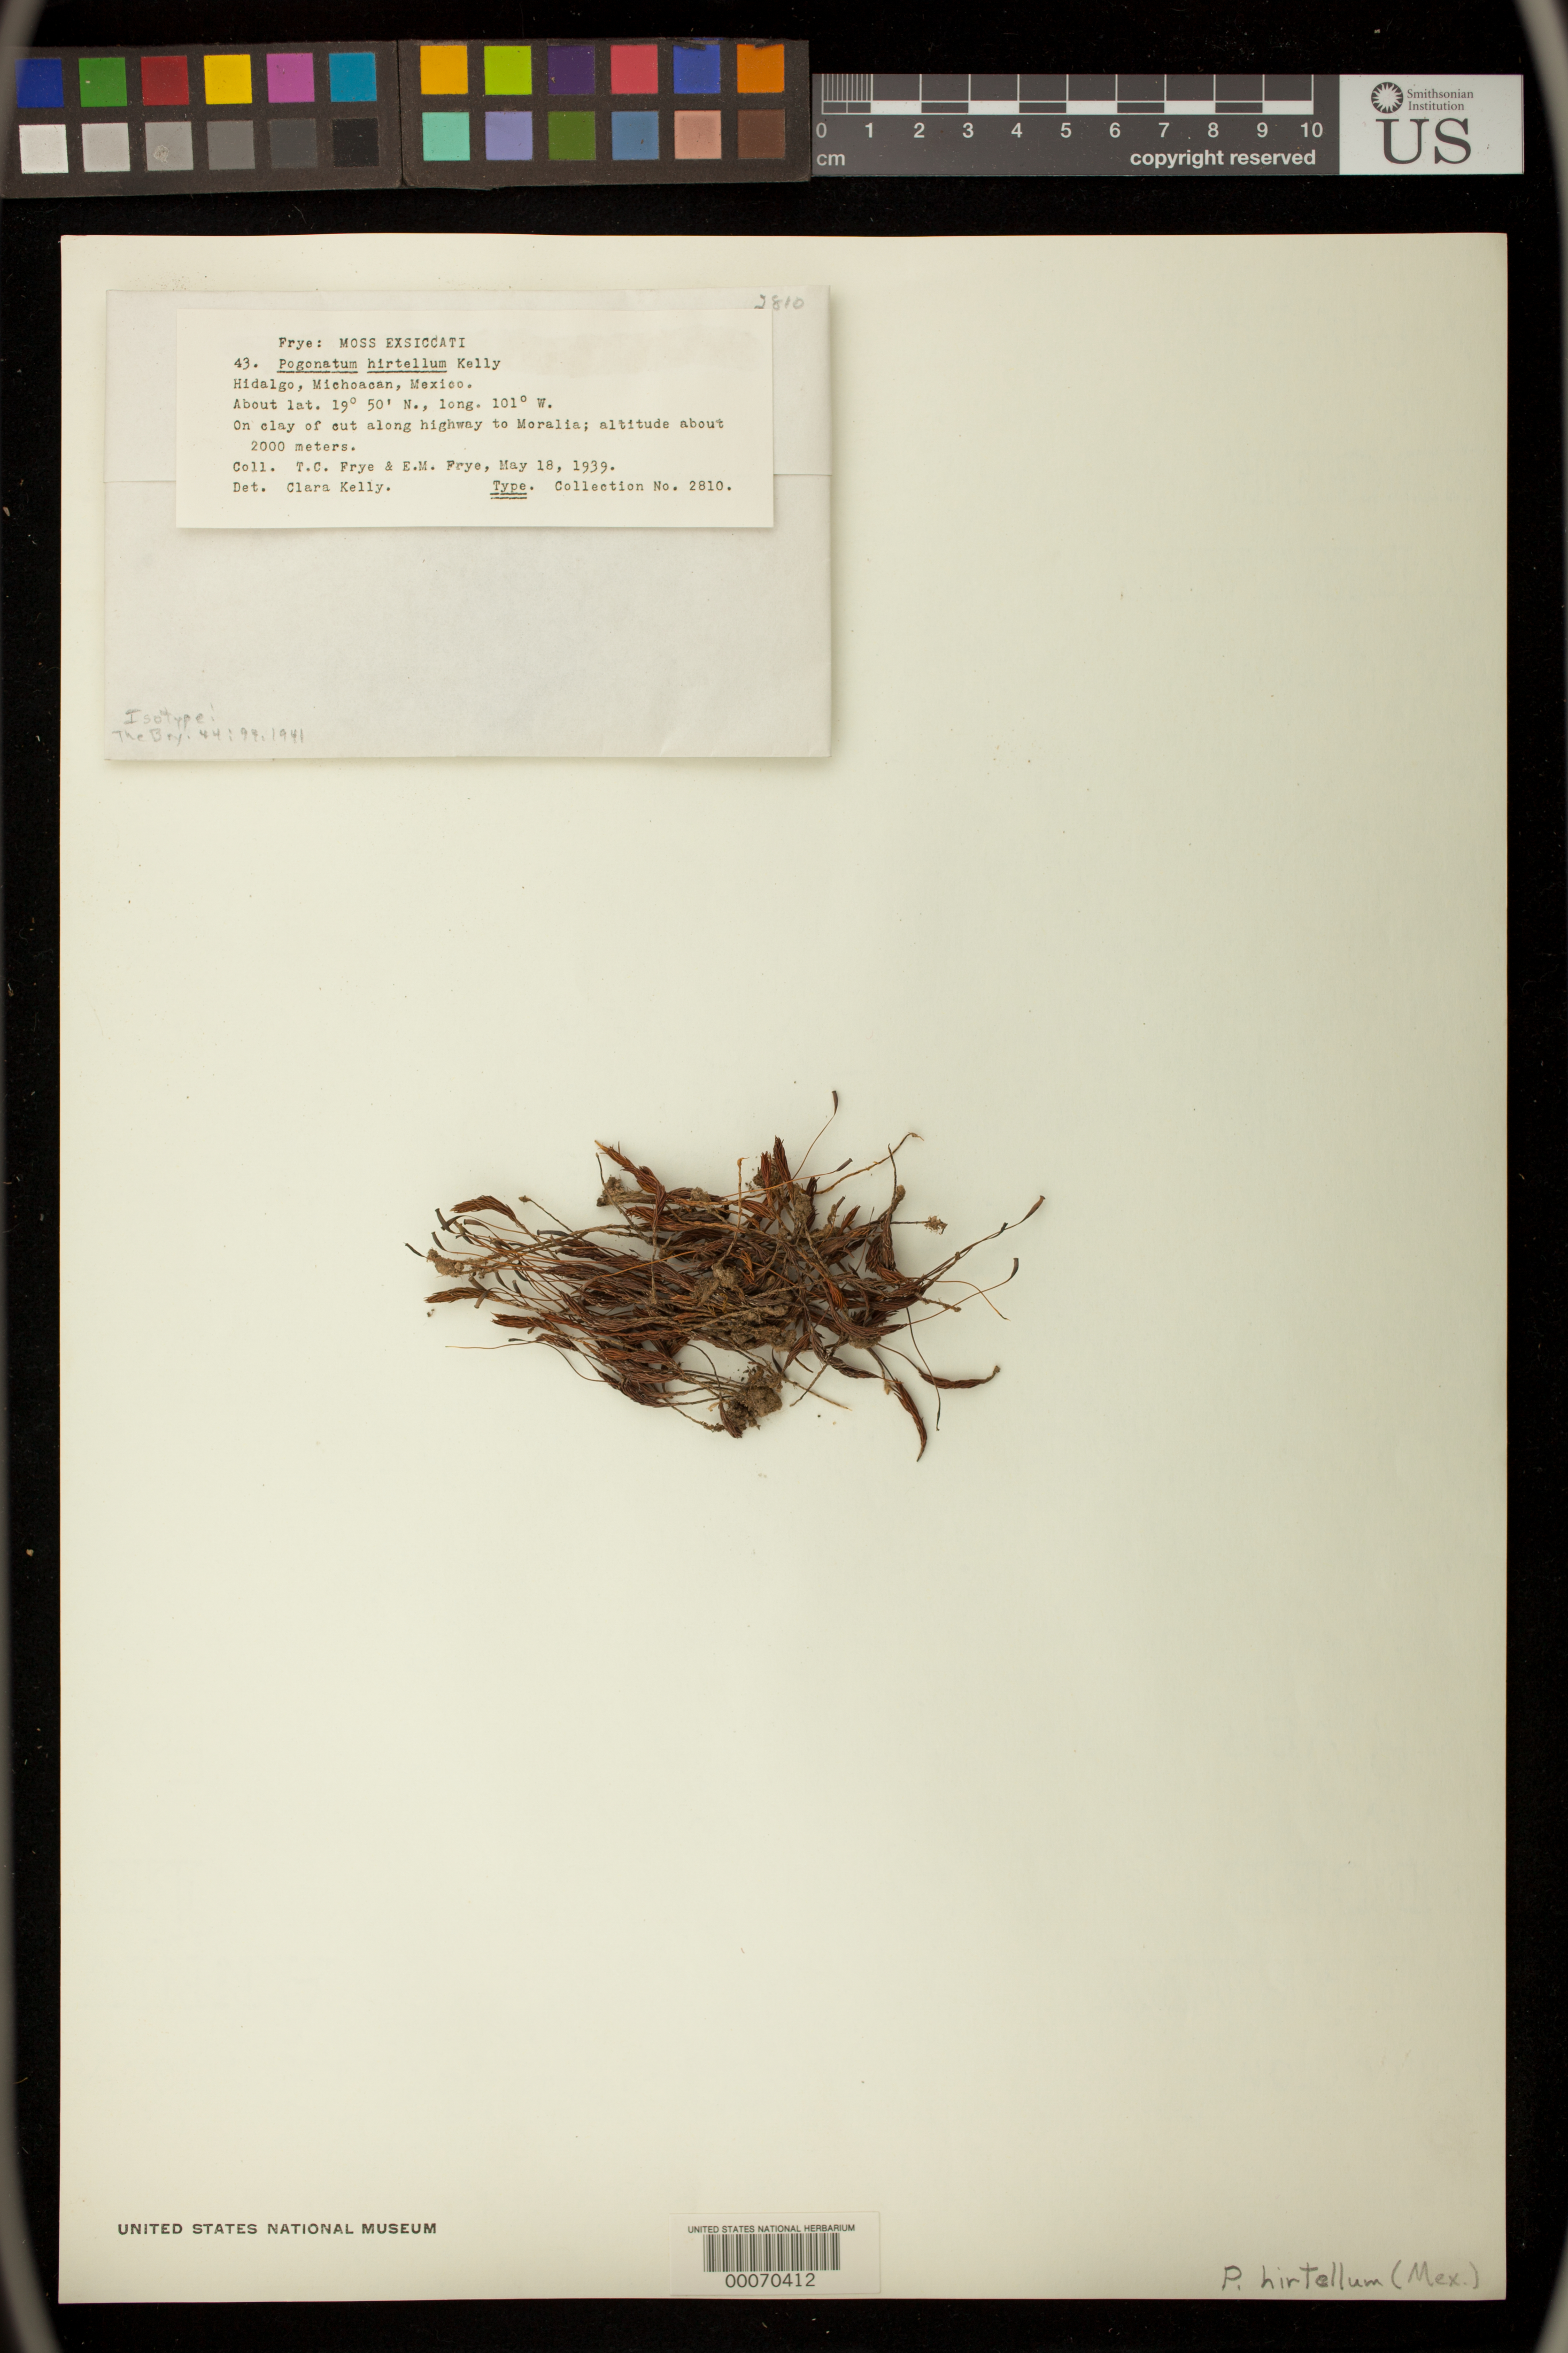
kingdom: Plantae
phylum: Bryophyta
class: Polytrichopsida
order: Polytrichales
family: Polytrichaceae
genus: Pogonatum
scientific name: Pogonatum hirtellum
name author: C.J. Kelly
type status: Isotype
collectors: T. C. Frye & E. Frye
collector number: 2810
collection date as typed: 18 May 1939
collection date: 1939-05-18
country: Mexico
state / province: Michoacán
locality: Hidalgo, on highway to Morelia.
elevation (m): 2000